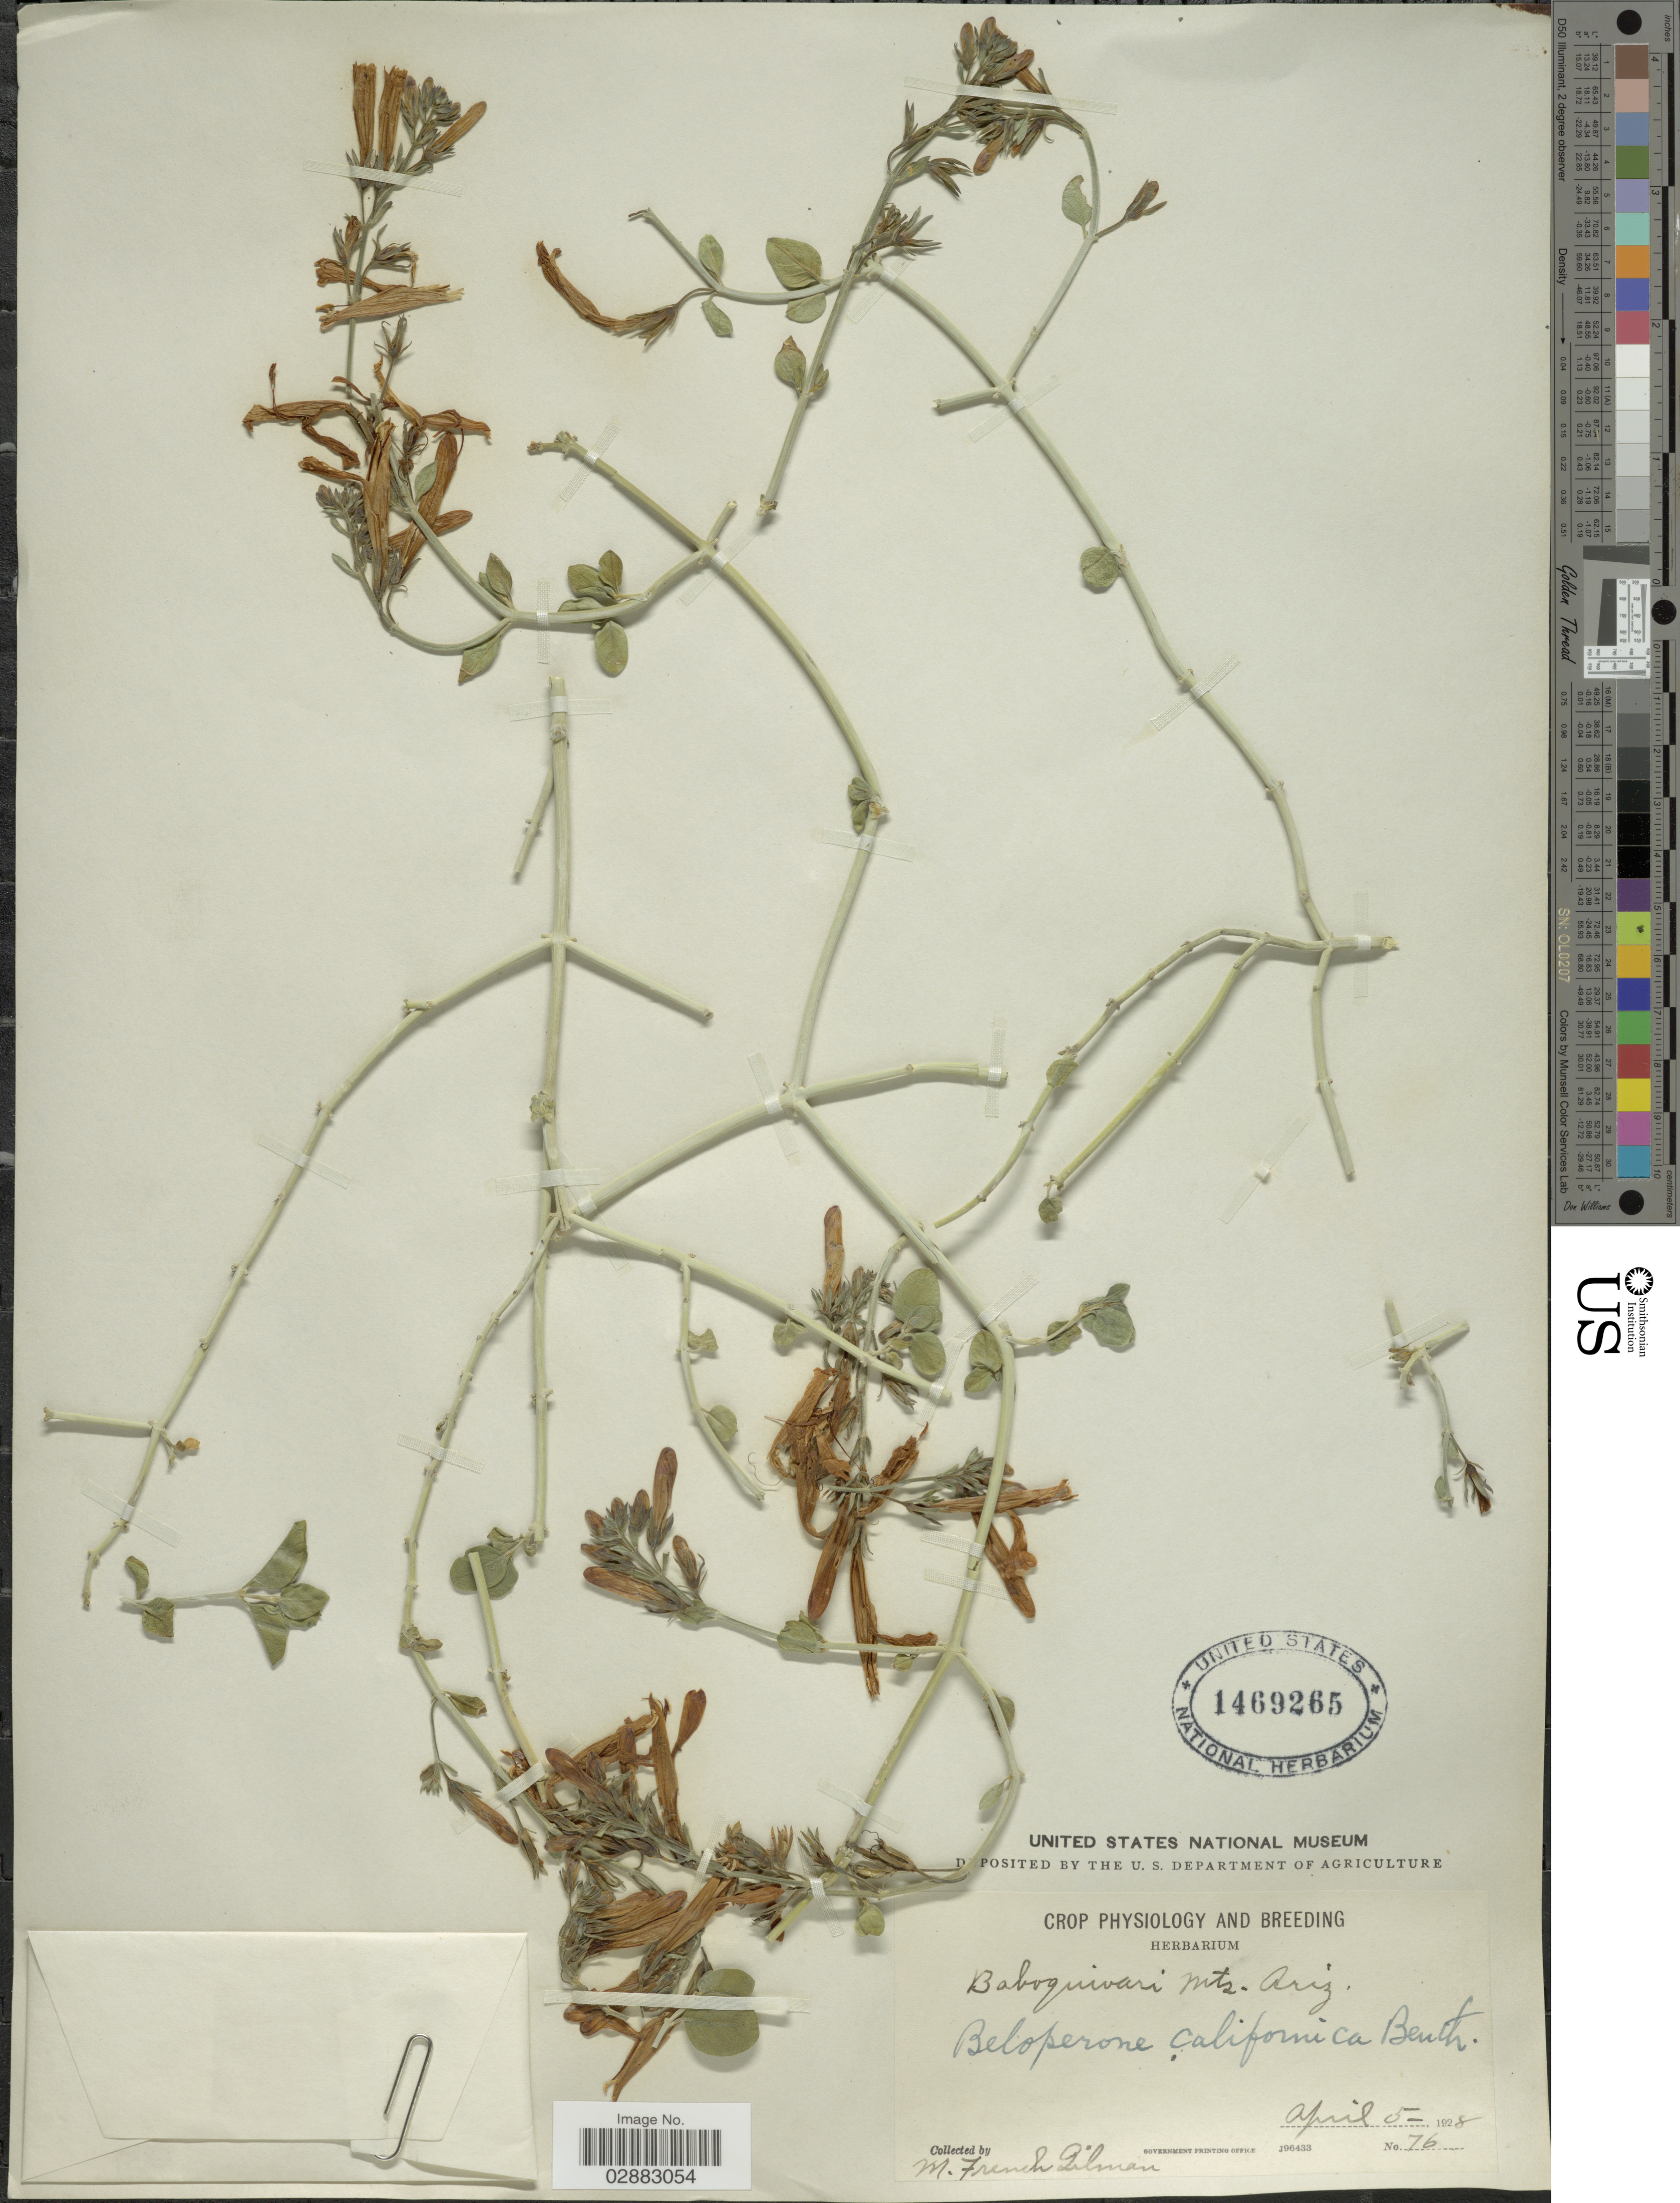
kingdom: Plantae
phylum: Tracheophyta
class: Magnoliopsida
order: Lamiales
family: Acanthaceae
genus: Beloperone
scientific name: Beloperone californica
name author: Benth.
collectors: M. F. Gilman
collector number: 76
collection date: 1928-04-05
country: United States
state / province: Arizona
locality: Baboquivari Mts.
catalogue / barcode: US 1469265